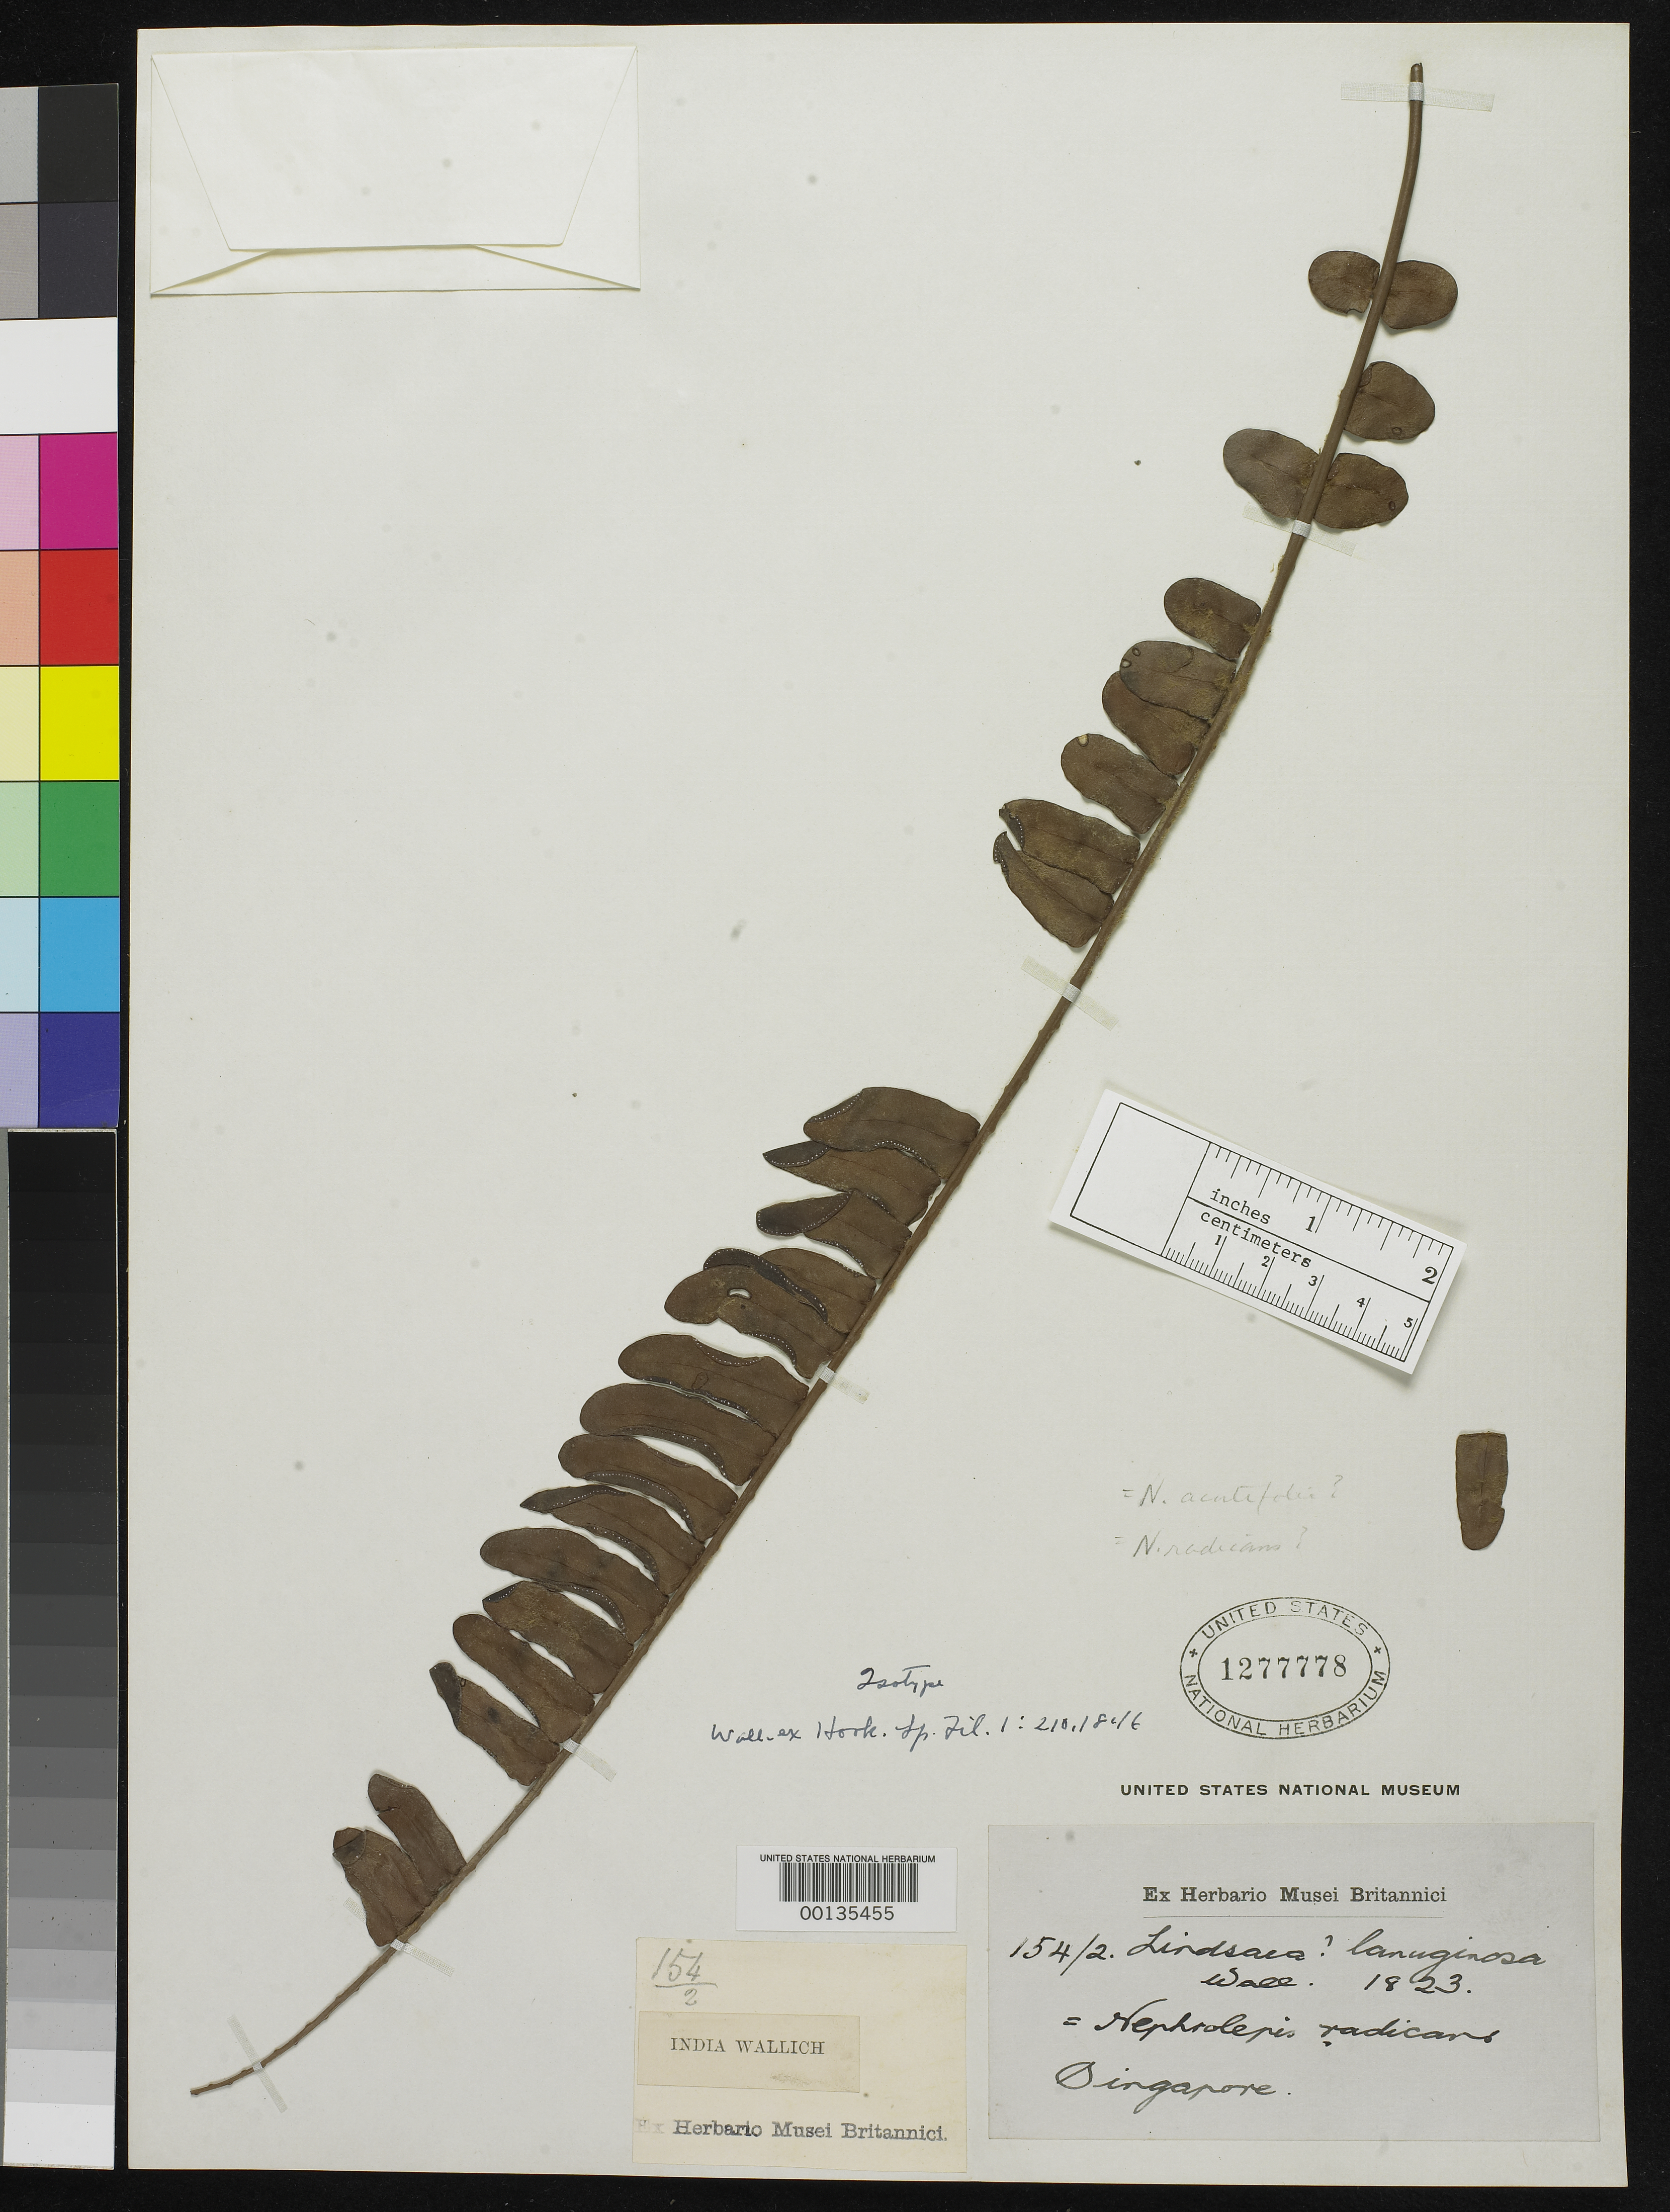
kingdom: Plantae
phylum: Tracheophyta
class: Polypodiopsida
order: Polypodiales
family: Lindsaeaceae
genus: Lindsaea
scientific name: Lindsaea lanuginosa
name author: Wall. ex Hook.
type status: Type Collection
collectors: N. Wallich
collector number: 154/2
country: Singapore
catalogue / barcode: US 1277778